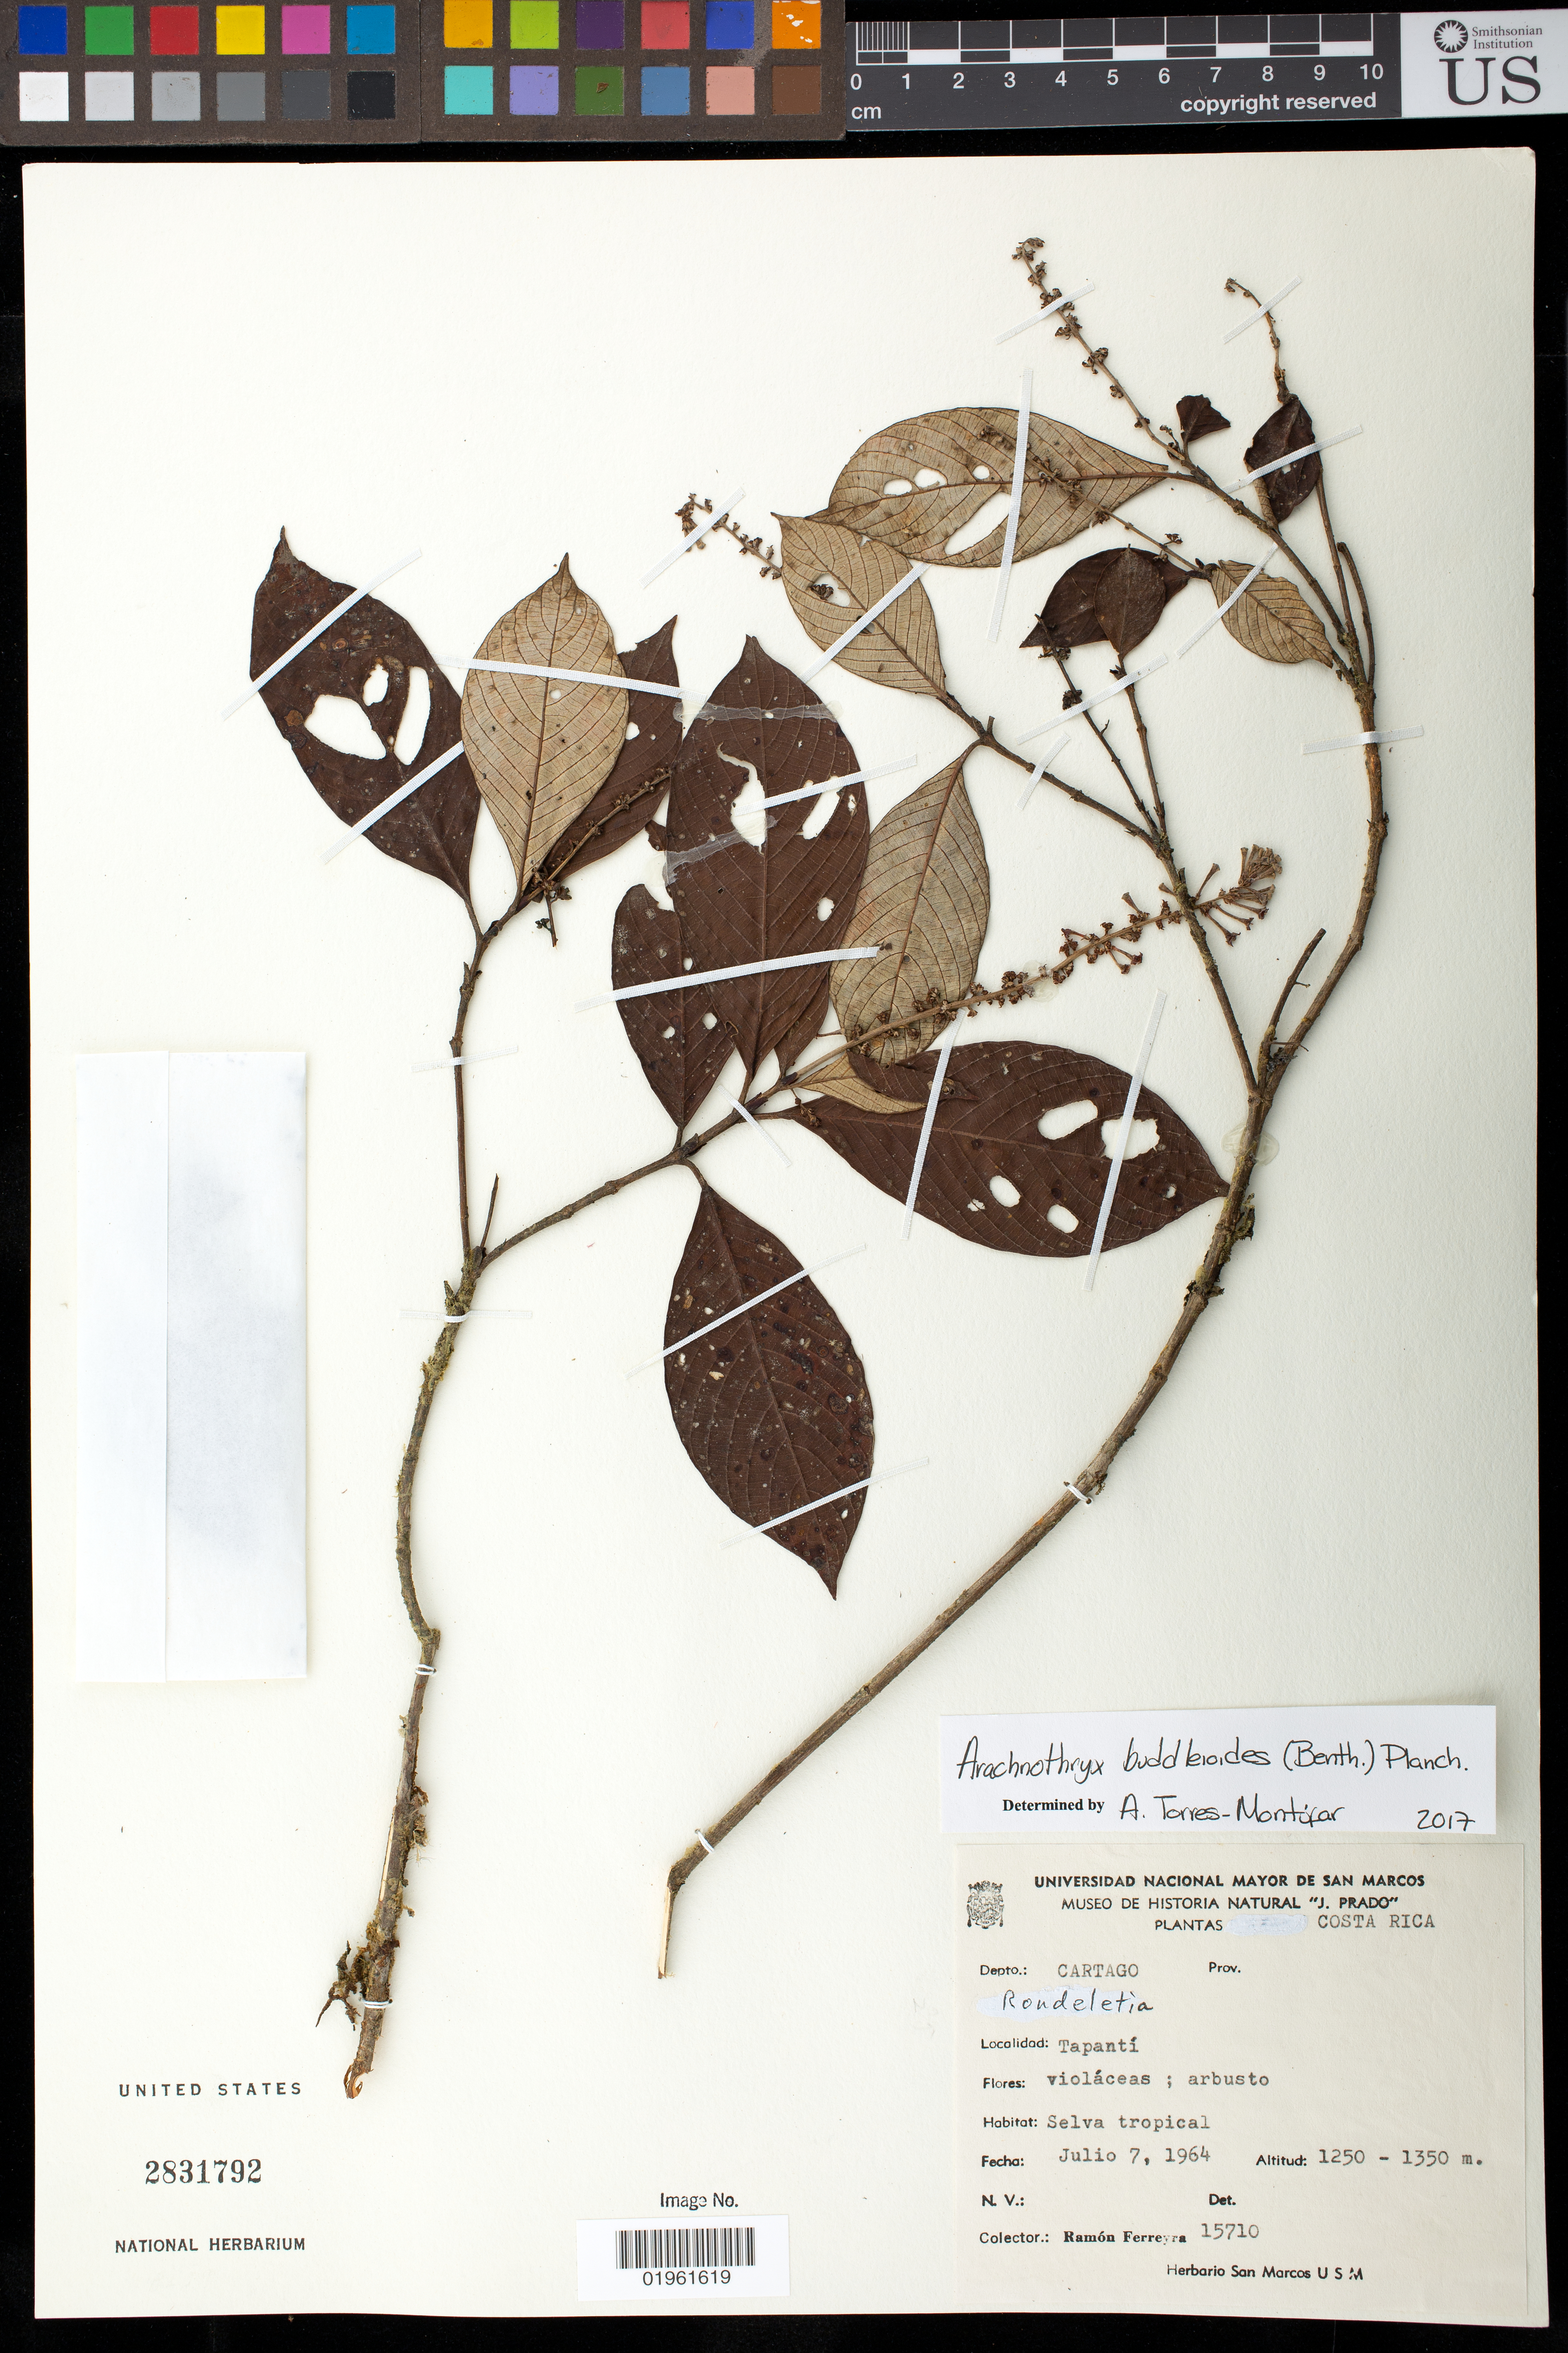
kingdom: Plantae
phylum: Tracheophyta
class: Magnoliopsida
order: Gentianales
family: Rubiaceae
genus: Arachnothryx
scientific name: Arachnothryx buddleioides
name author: (Benth.) Planch.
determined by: Montúfar, Alejandro Torres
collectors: R. A. Ferreyra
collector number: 15710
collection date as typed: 07 Jul 1964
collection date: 1964-07-07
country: Costa Rica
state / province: Cartago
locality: Tapanti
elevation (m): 1250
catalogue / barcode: US 2831792